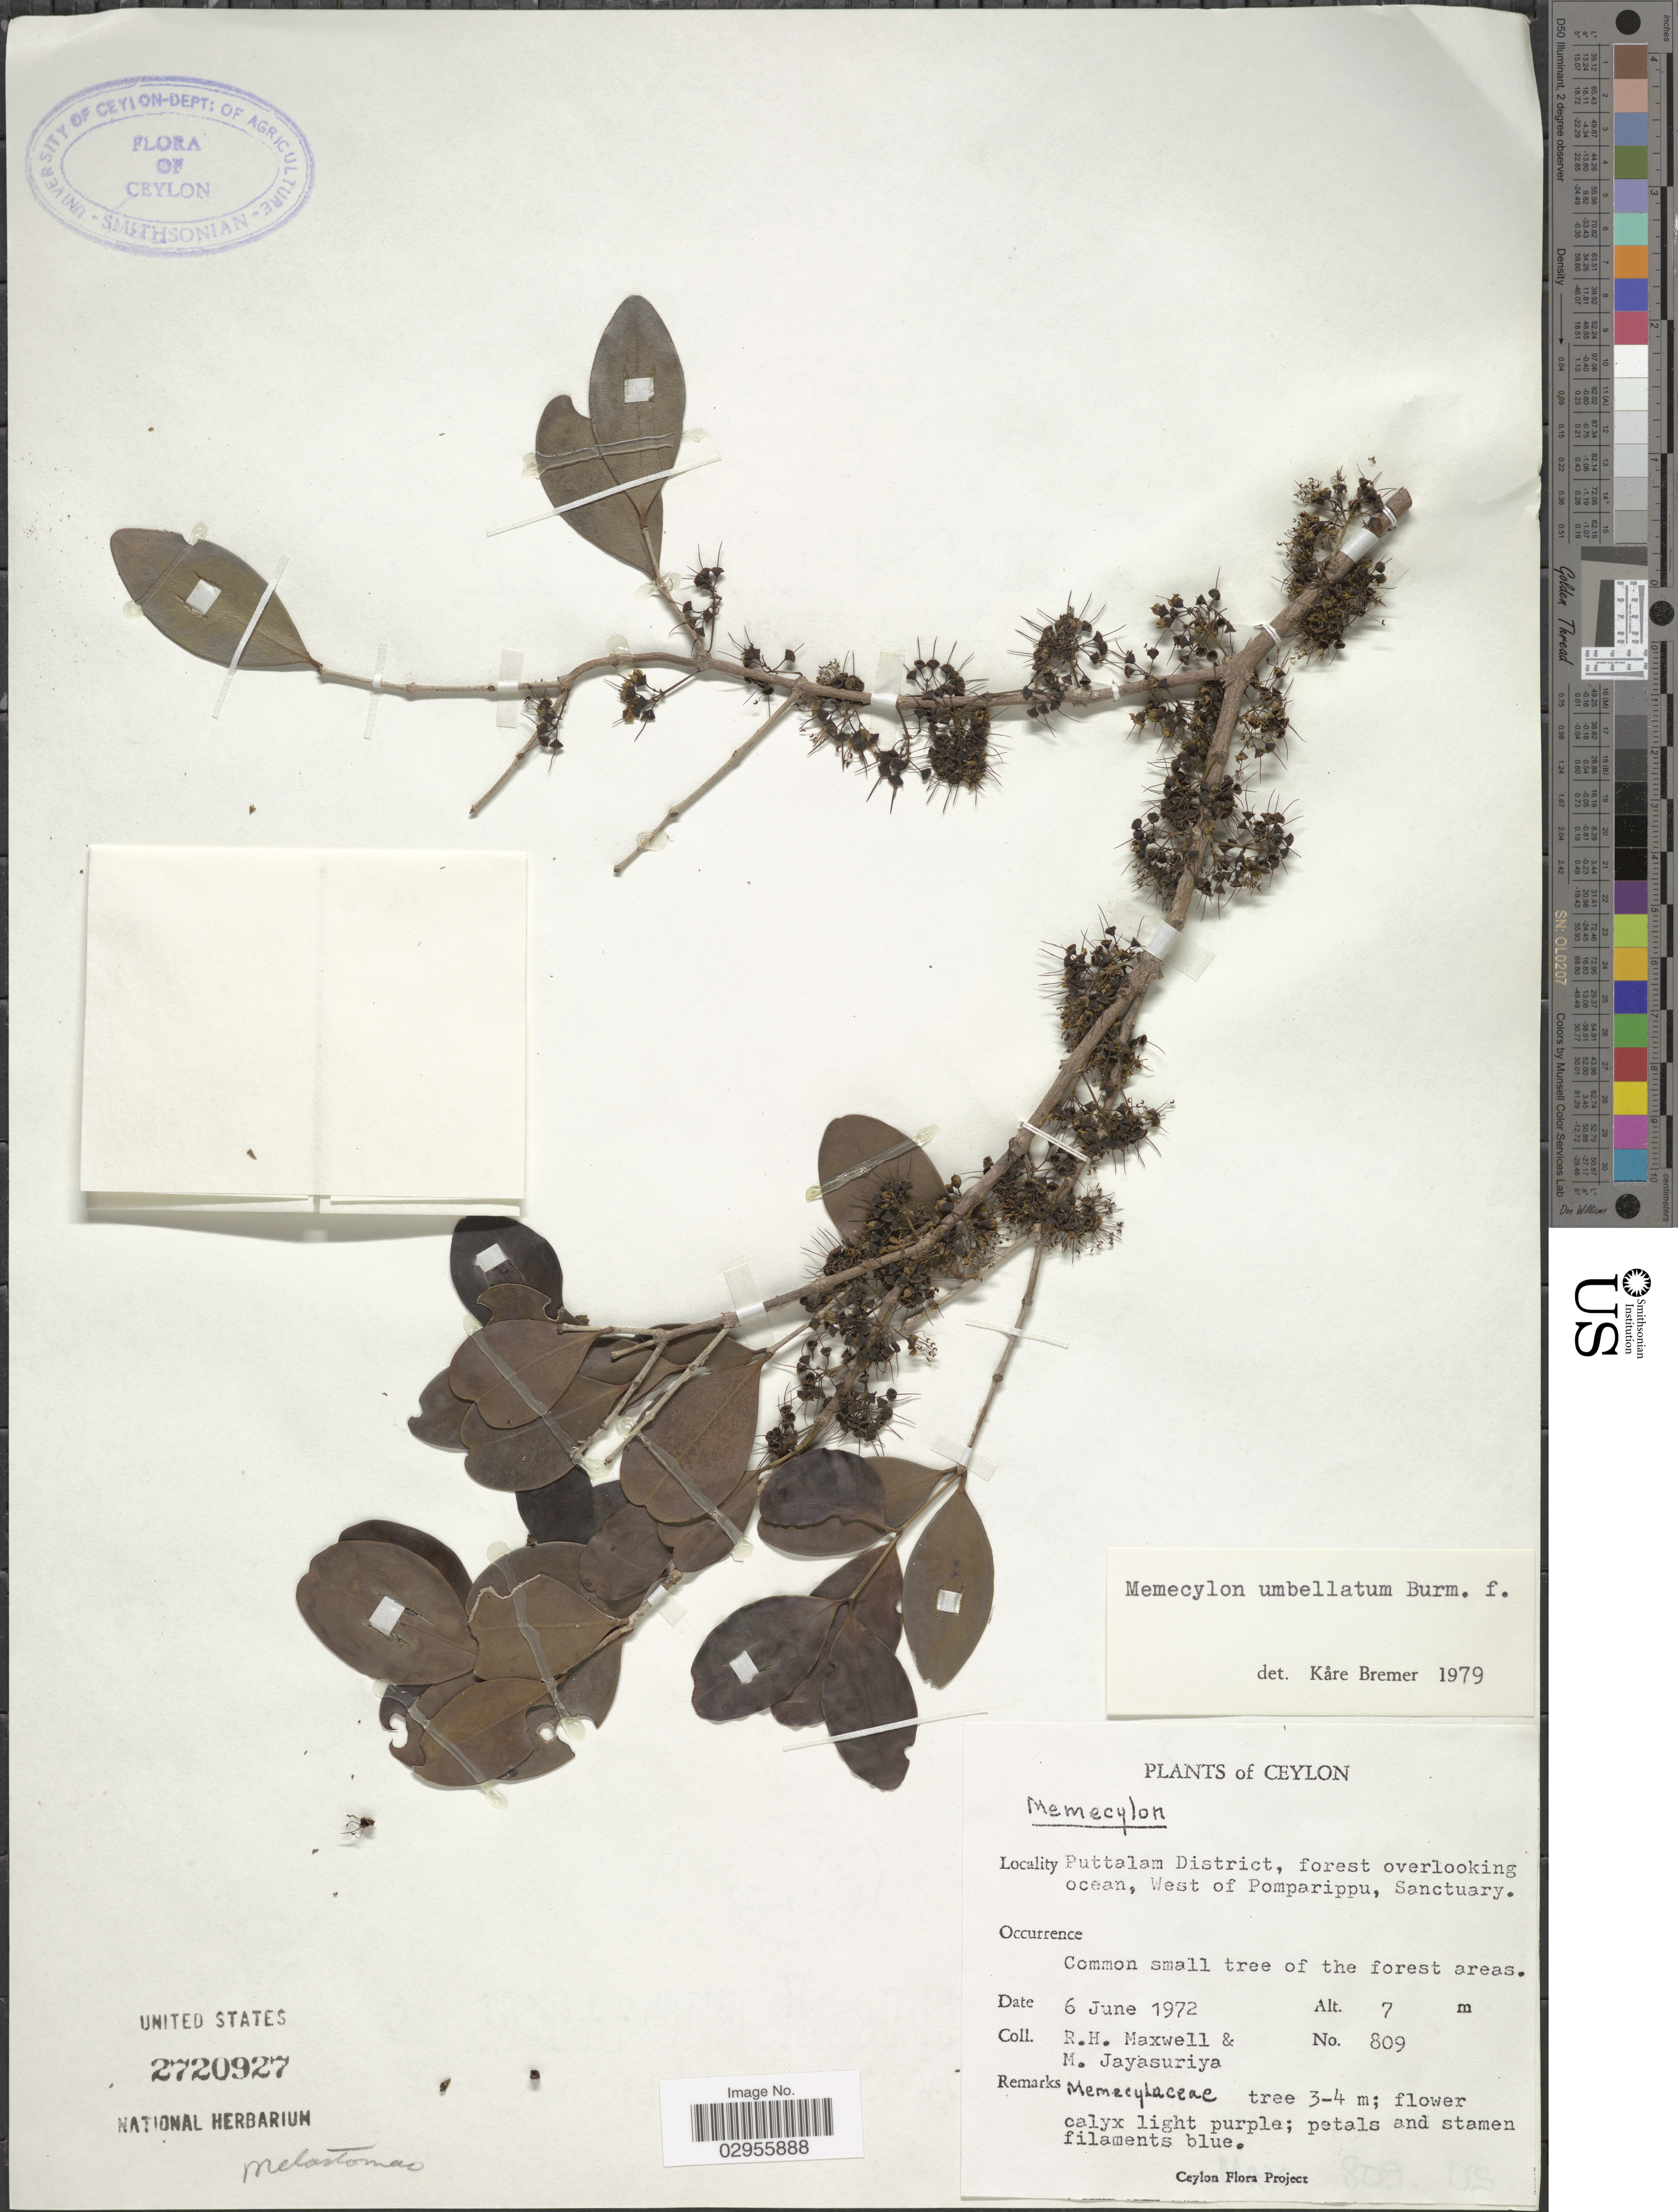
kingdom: Plantae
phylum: Tracheophyta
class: Magnoliopsida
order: Myrtales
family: Melastomataceae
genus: Memecylon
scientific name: Memecylon umbellatum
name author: Burm. f.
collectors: R. Maxwell & M. Jayasuriya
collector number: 809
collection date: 1972-06-06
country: Sri Lanka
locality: Ceylon. Puttalam District, forest overlooking ocean, West of Pomparippu, Sanctuary.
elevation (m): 7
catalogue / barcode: US 2720927